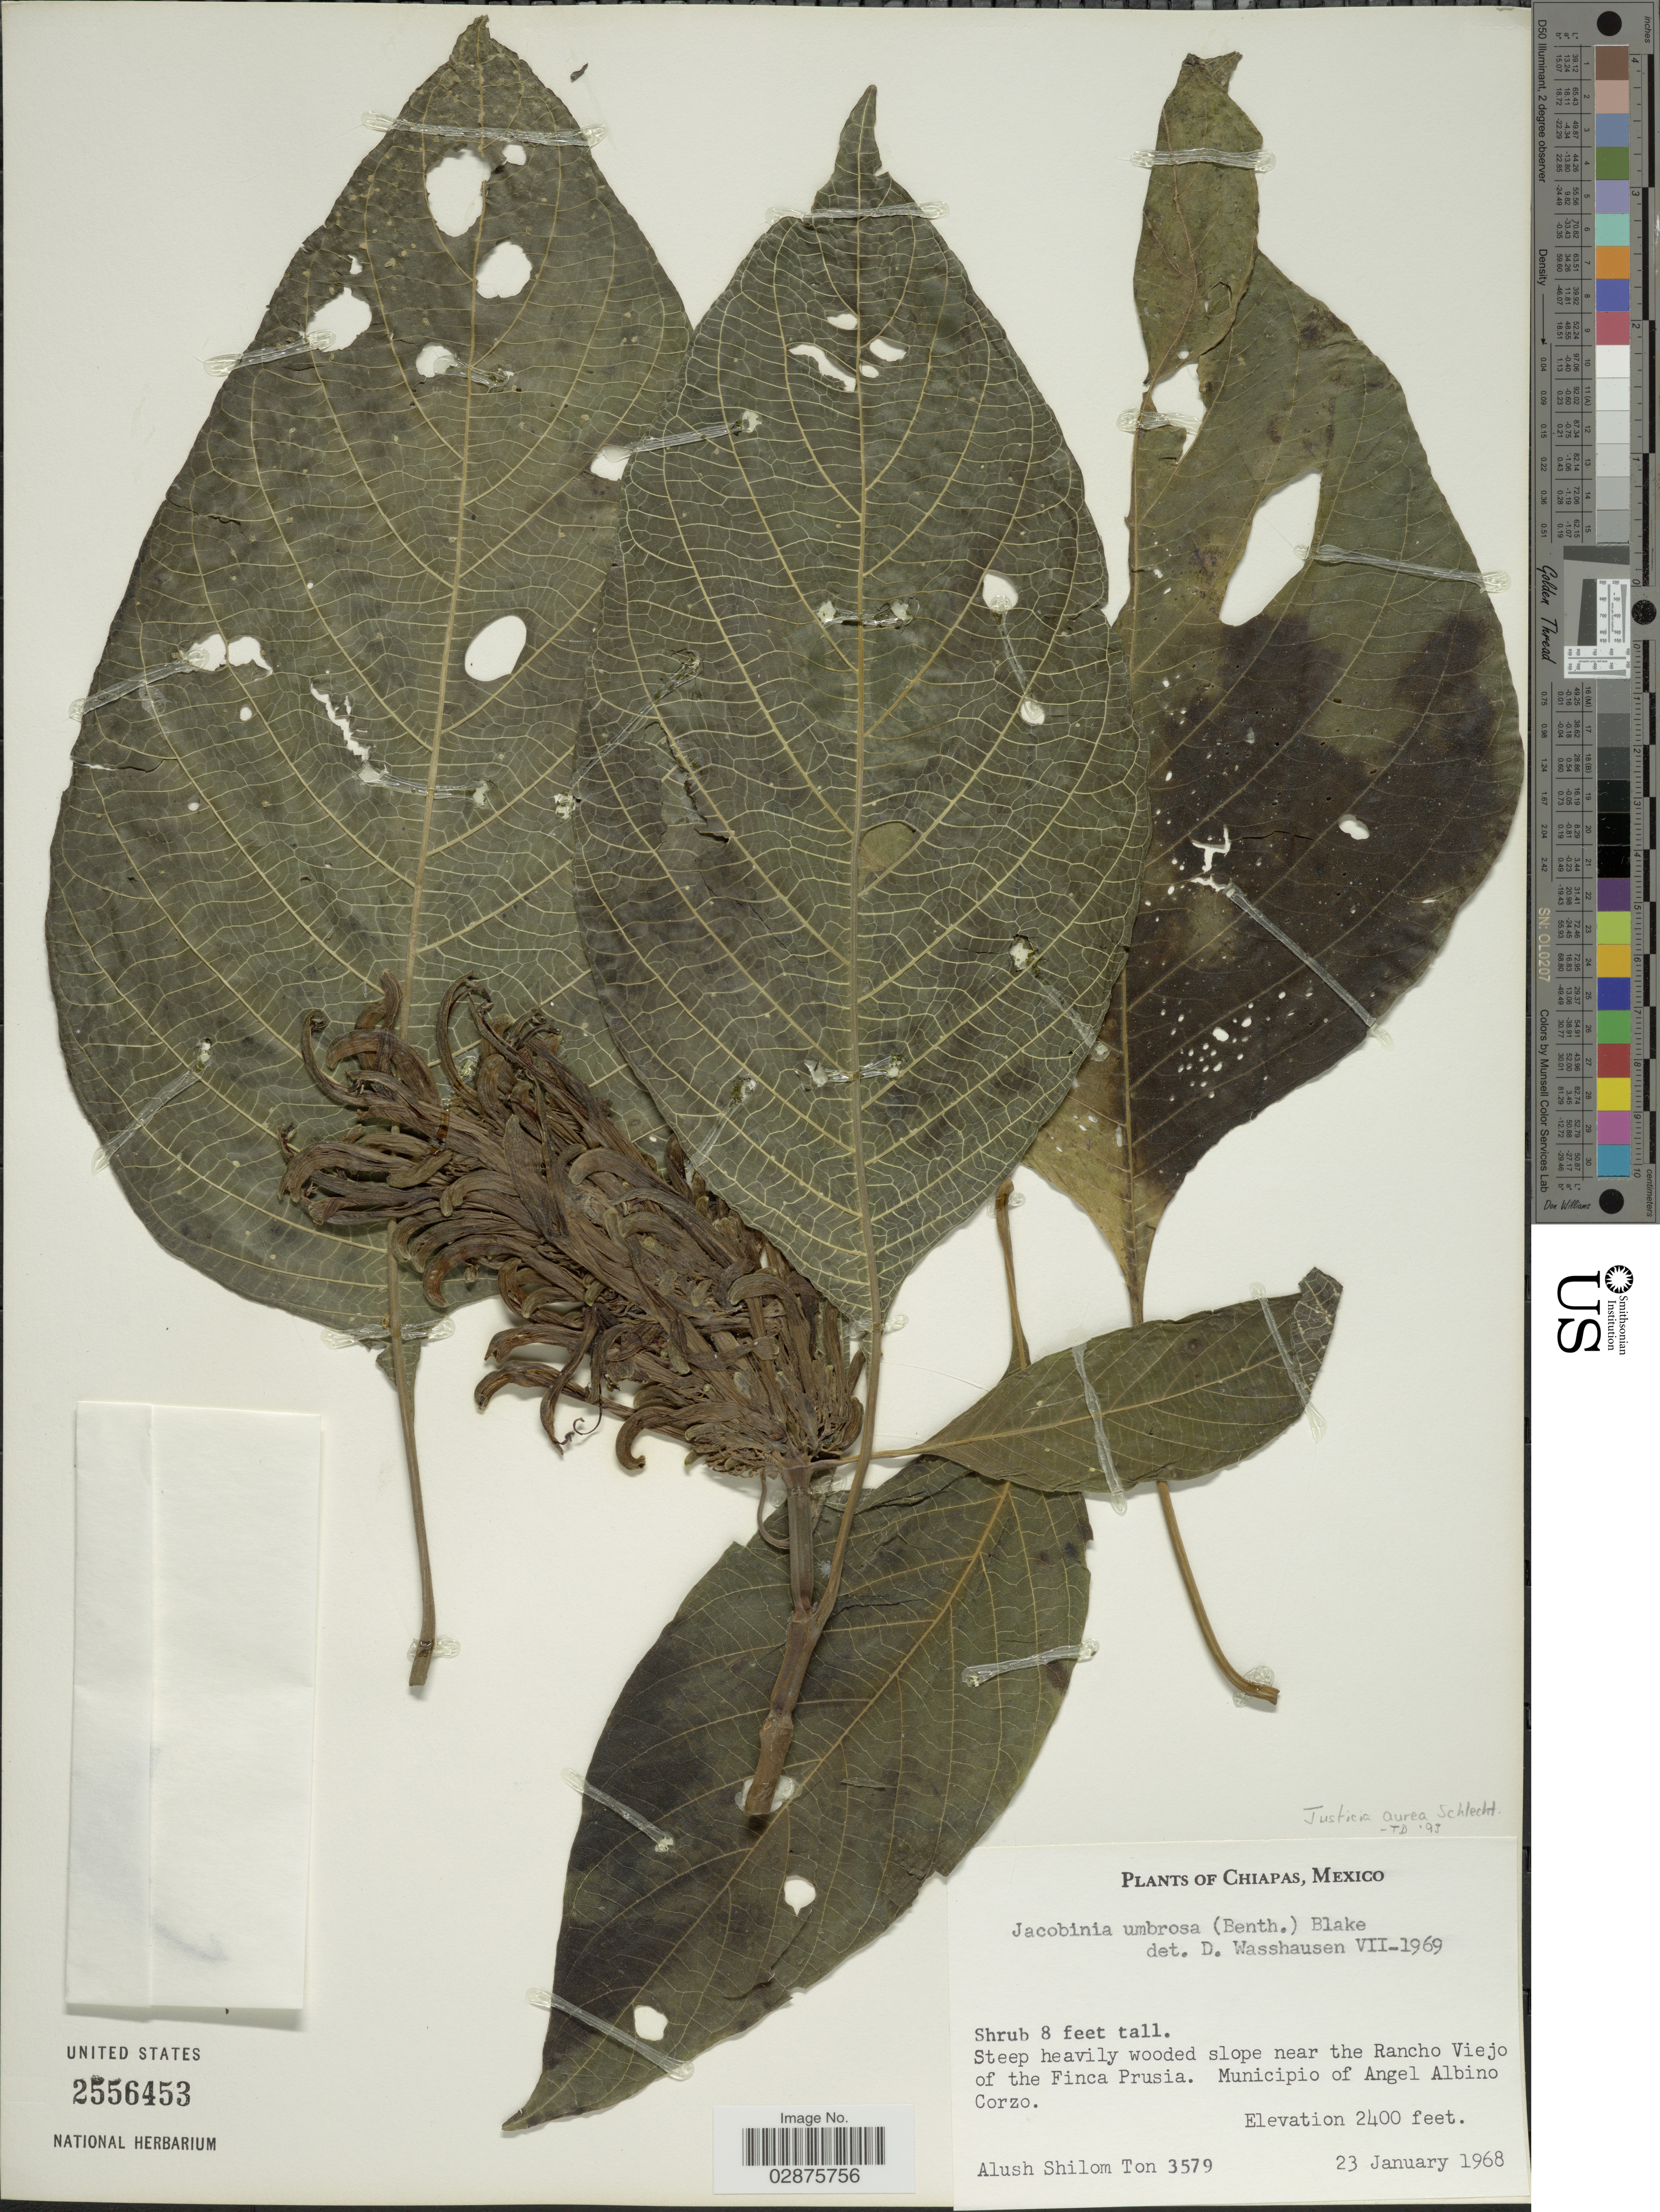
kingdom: Plantae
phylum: Tracheophyta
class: Magnoliopsida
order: Lamiales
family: Acanthaceae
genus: Justicia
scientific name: Justicia aurea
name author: Schltdl.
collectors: A. M. Ton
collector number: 3579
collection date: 1968-01-23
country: Mexico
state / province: Chiapas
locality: Steep heavily wooded slope near the Rancho Viejo of the Finca Prusia, Municipio of Angel Albino Corzo.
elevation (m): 732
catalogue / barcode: US 2556453